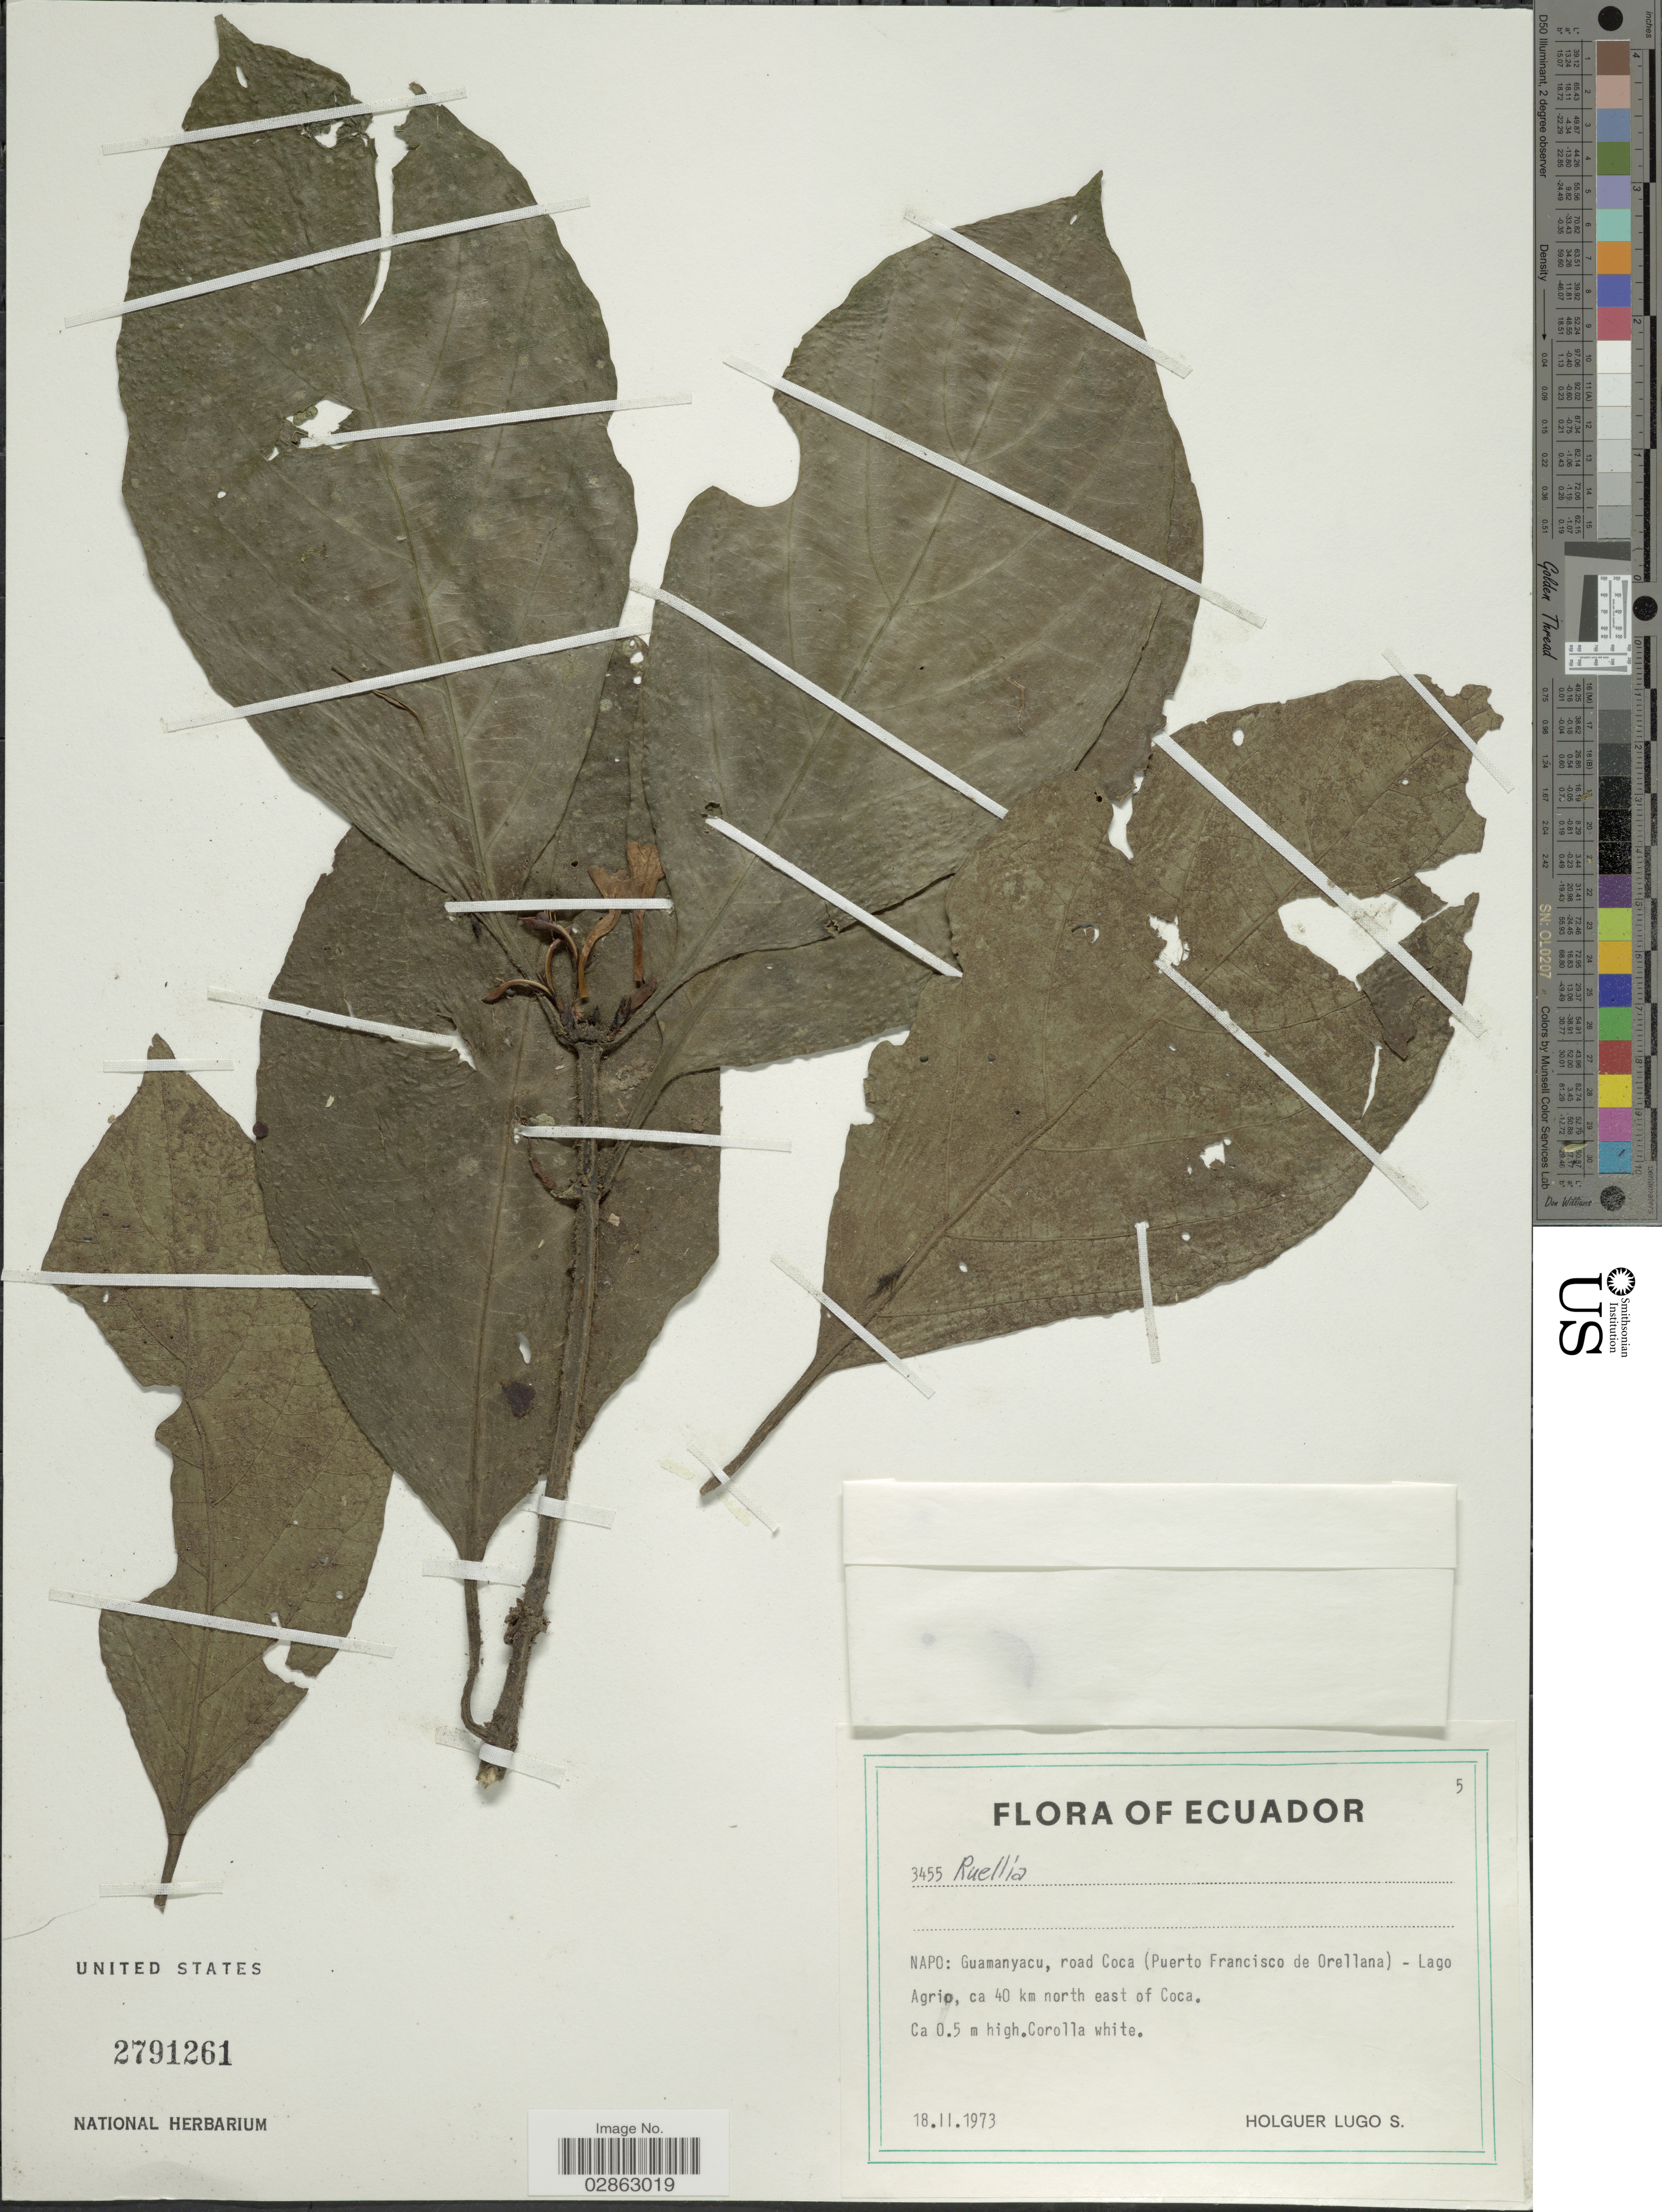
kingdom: Plantae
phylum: Tracheophyta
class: Magnoliopsida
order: Lamiales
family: Acanthaceae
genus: Ruellia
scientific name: Ruellia sp.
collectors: H. Lugo S.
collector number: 3455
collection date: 1973-11-18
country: Ecuador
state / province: Napo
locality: Guamanyacu, road Coca (Puerto Francisco de Orellana)-Lago Agrio, ca 40 km north east of Coca.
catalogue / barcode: US 2791261